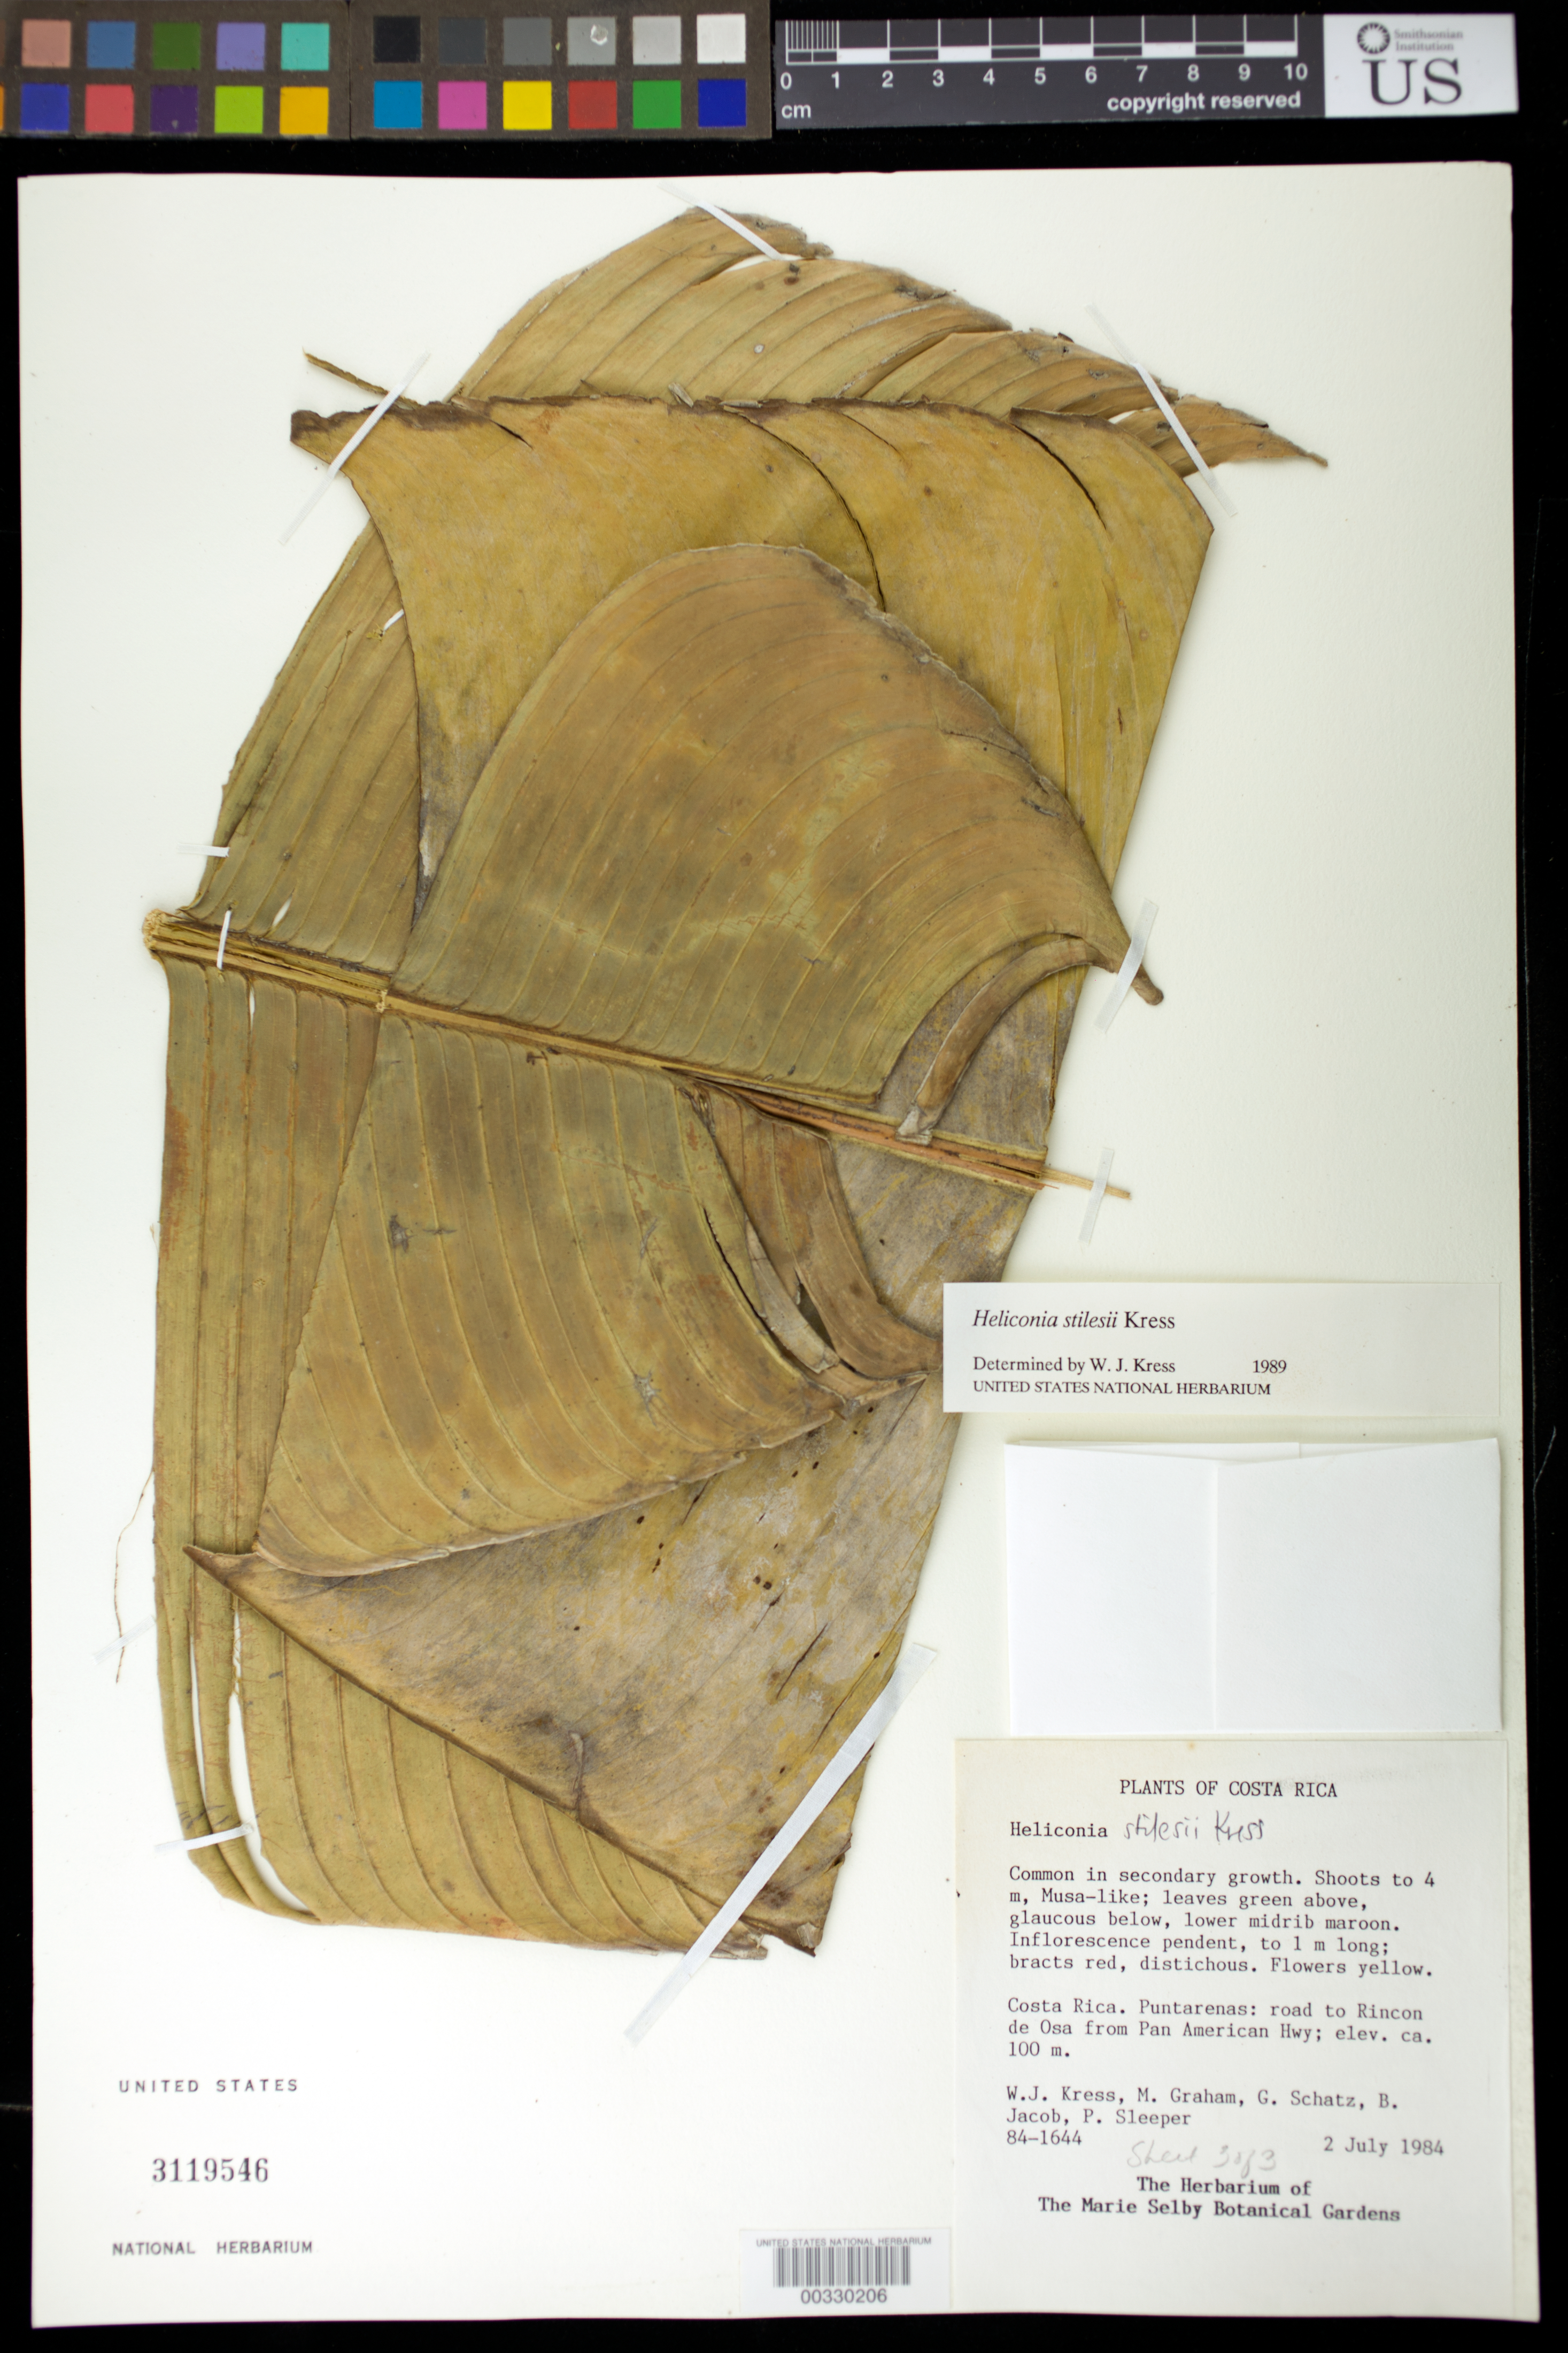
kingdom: Plantae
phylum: Tracheophyta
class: Liliopsida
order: Zingiberales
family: Heliconiaceae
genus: Heliconia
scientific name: Heliconia stilesii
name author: W.J. Kress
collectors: W. J. Kress, M. Graham, G. Schatz, B. Jacobs & P. Sleeper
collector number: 84-1644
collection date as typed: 02 Jul 1984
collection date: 1984-07-02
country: Costa Rica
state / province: Puntarenas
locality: Road to rincon de osa from pan american hwy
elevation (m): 100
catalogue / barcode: US 3119546